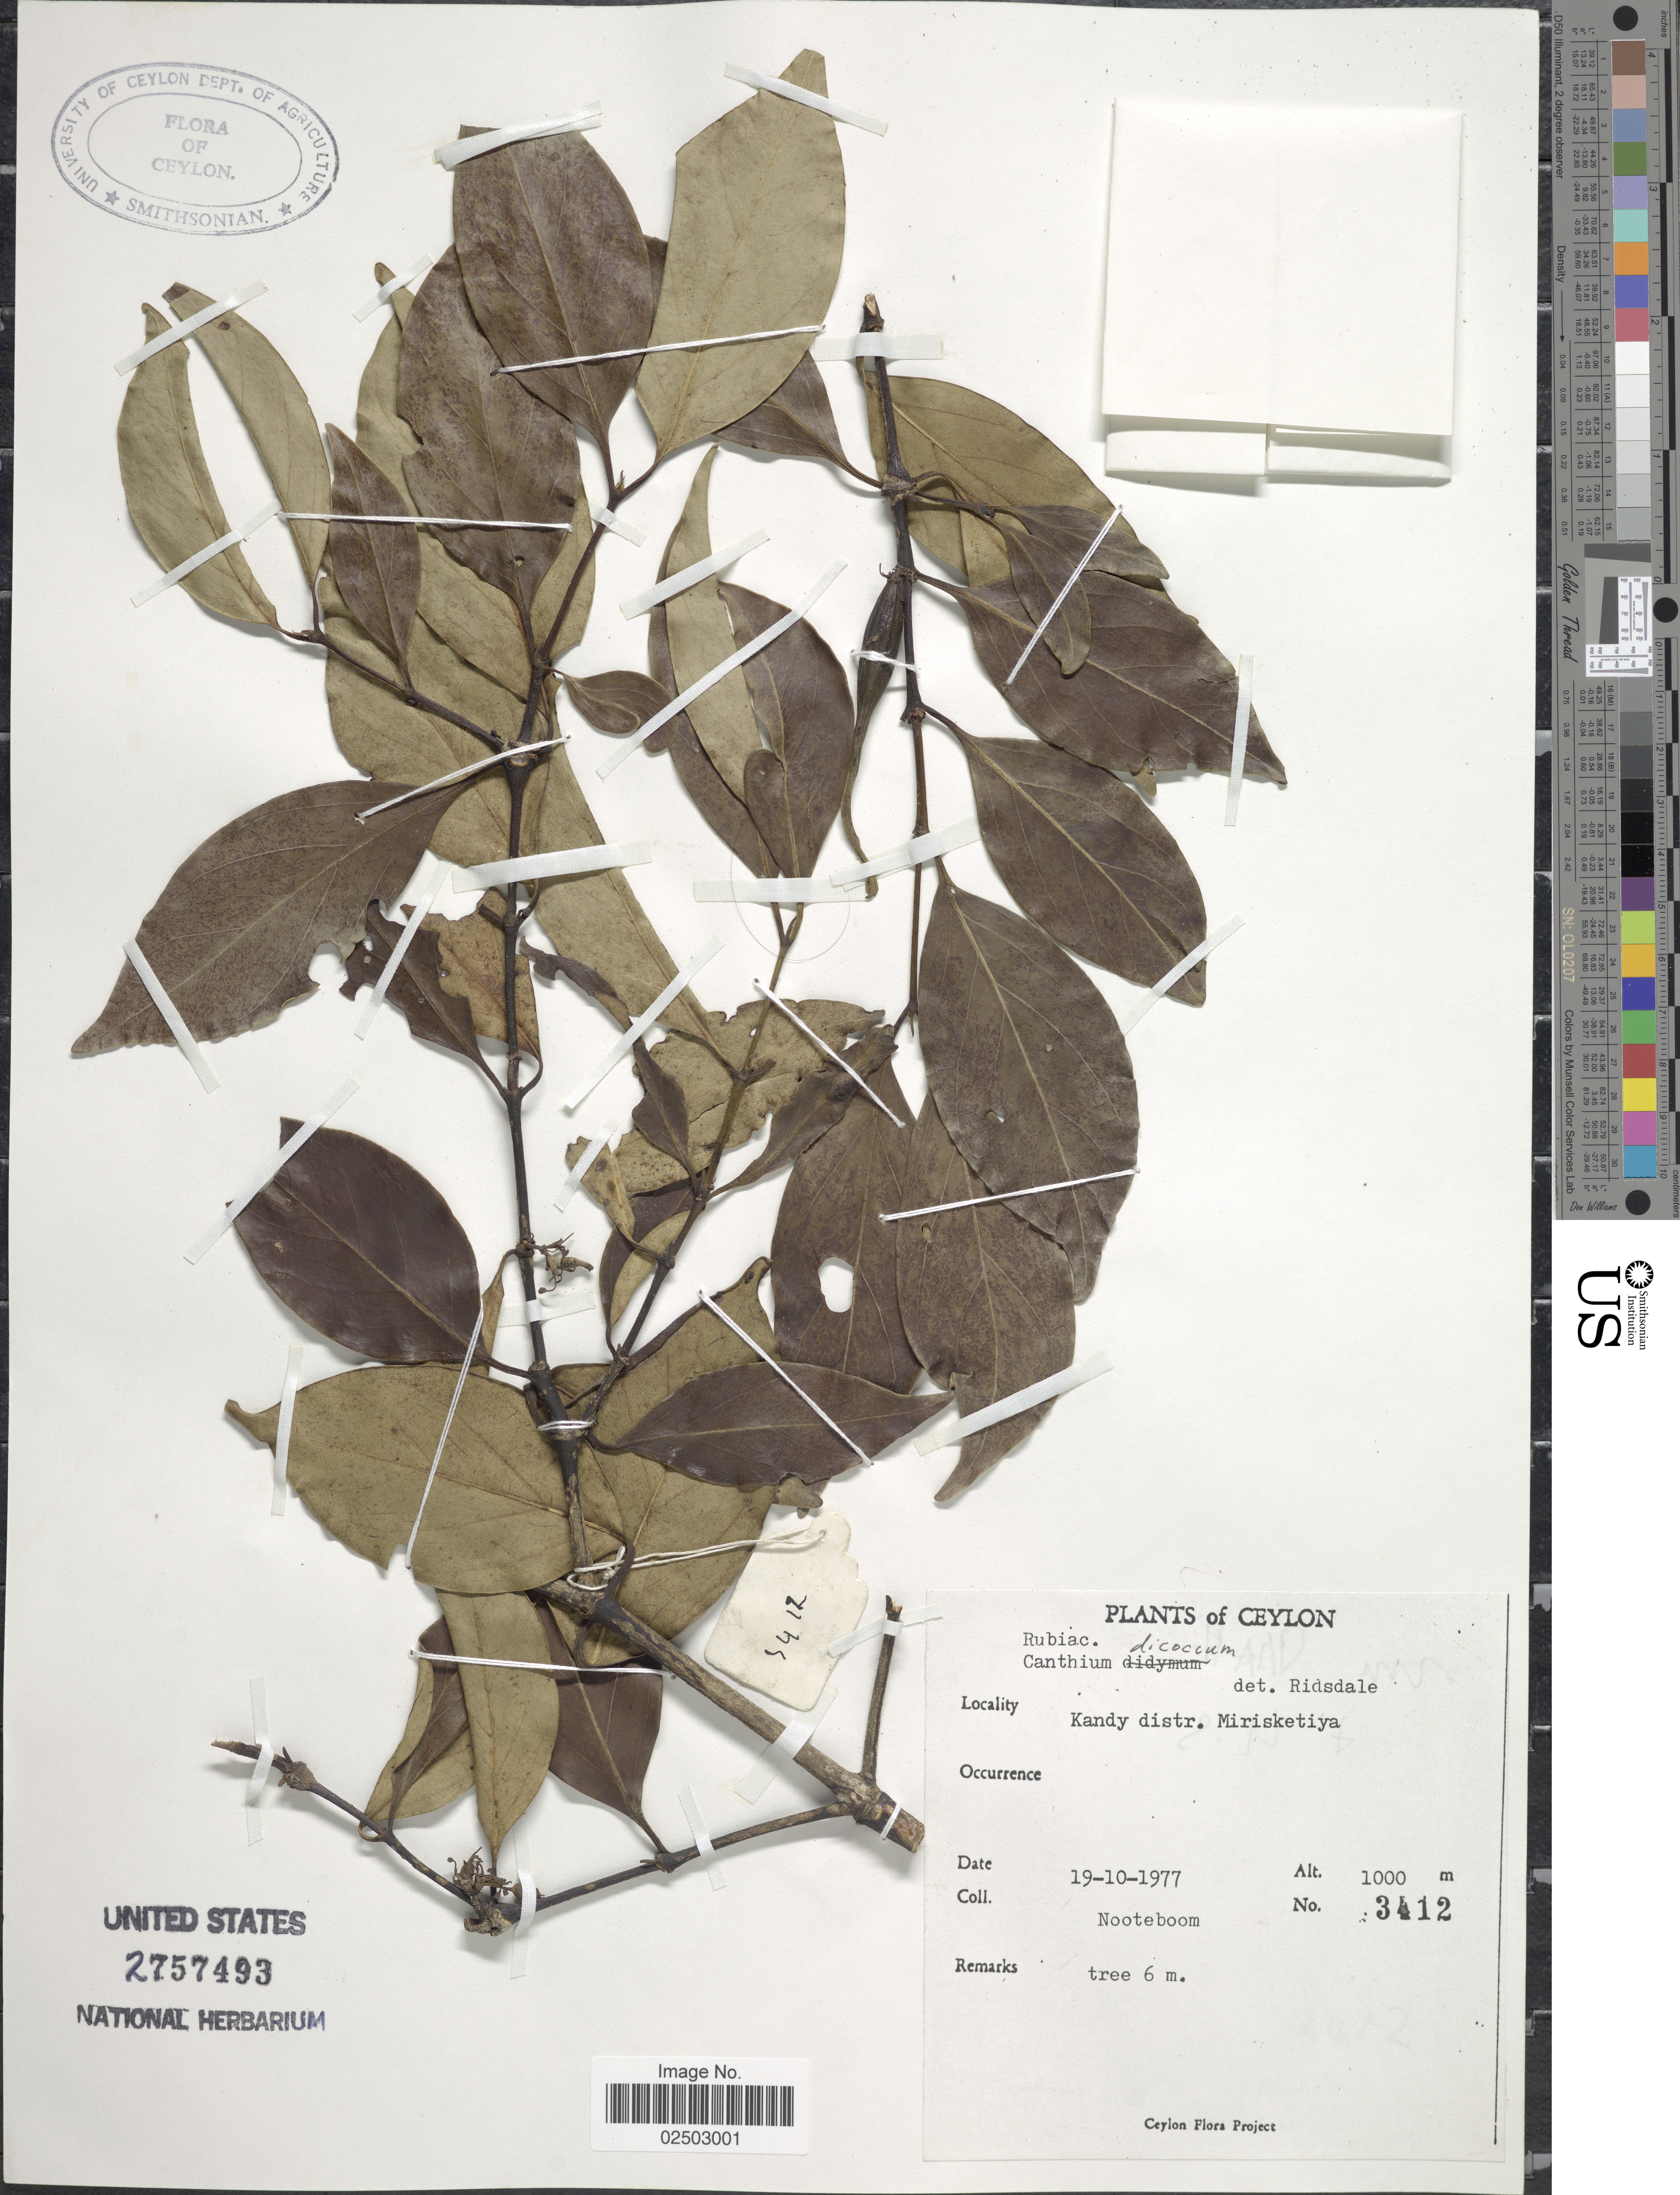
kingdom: Plantae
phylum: Tracheophyta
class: Magnoliopsida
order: Gentianales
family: Rubiaceae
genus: Canthium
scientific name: Canthium dicoccum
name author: (Gaertn.) Merr.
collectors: Nooteboom, --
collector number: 3412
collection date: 1977-10-19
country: Sri Lanka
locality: Ceylon, Kandy distr. Mirisketiya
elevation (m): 1000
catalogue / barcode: US 2757493